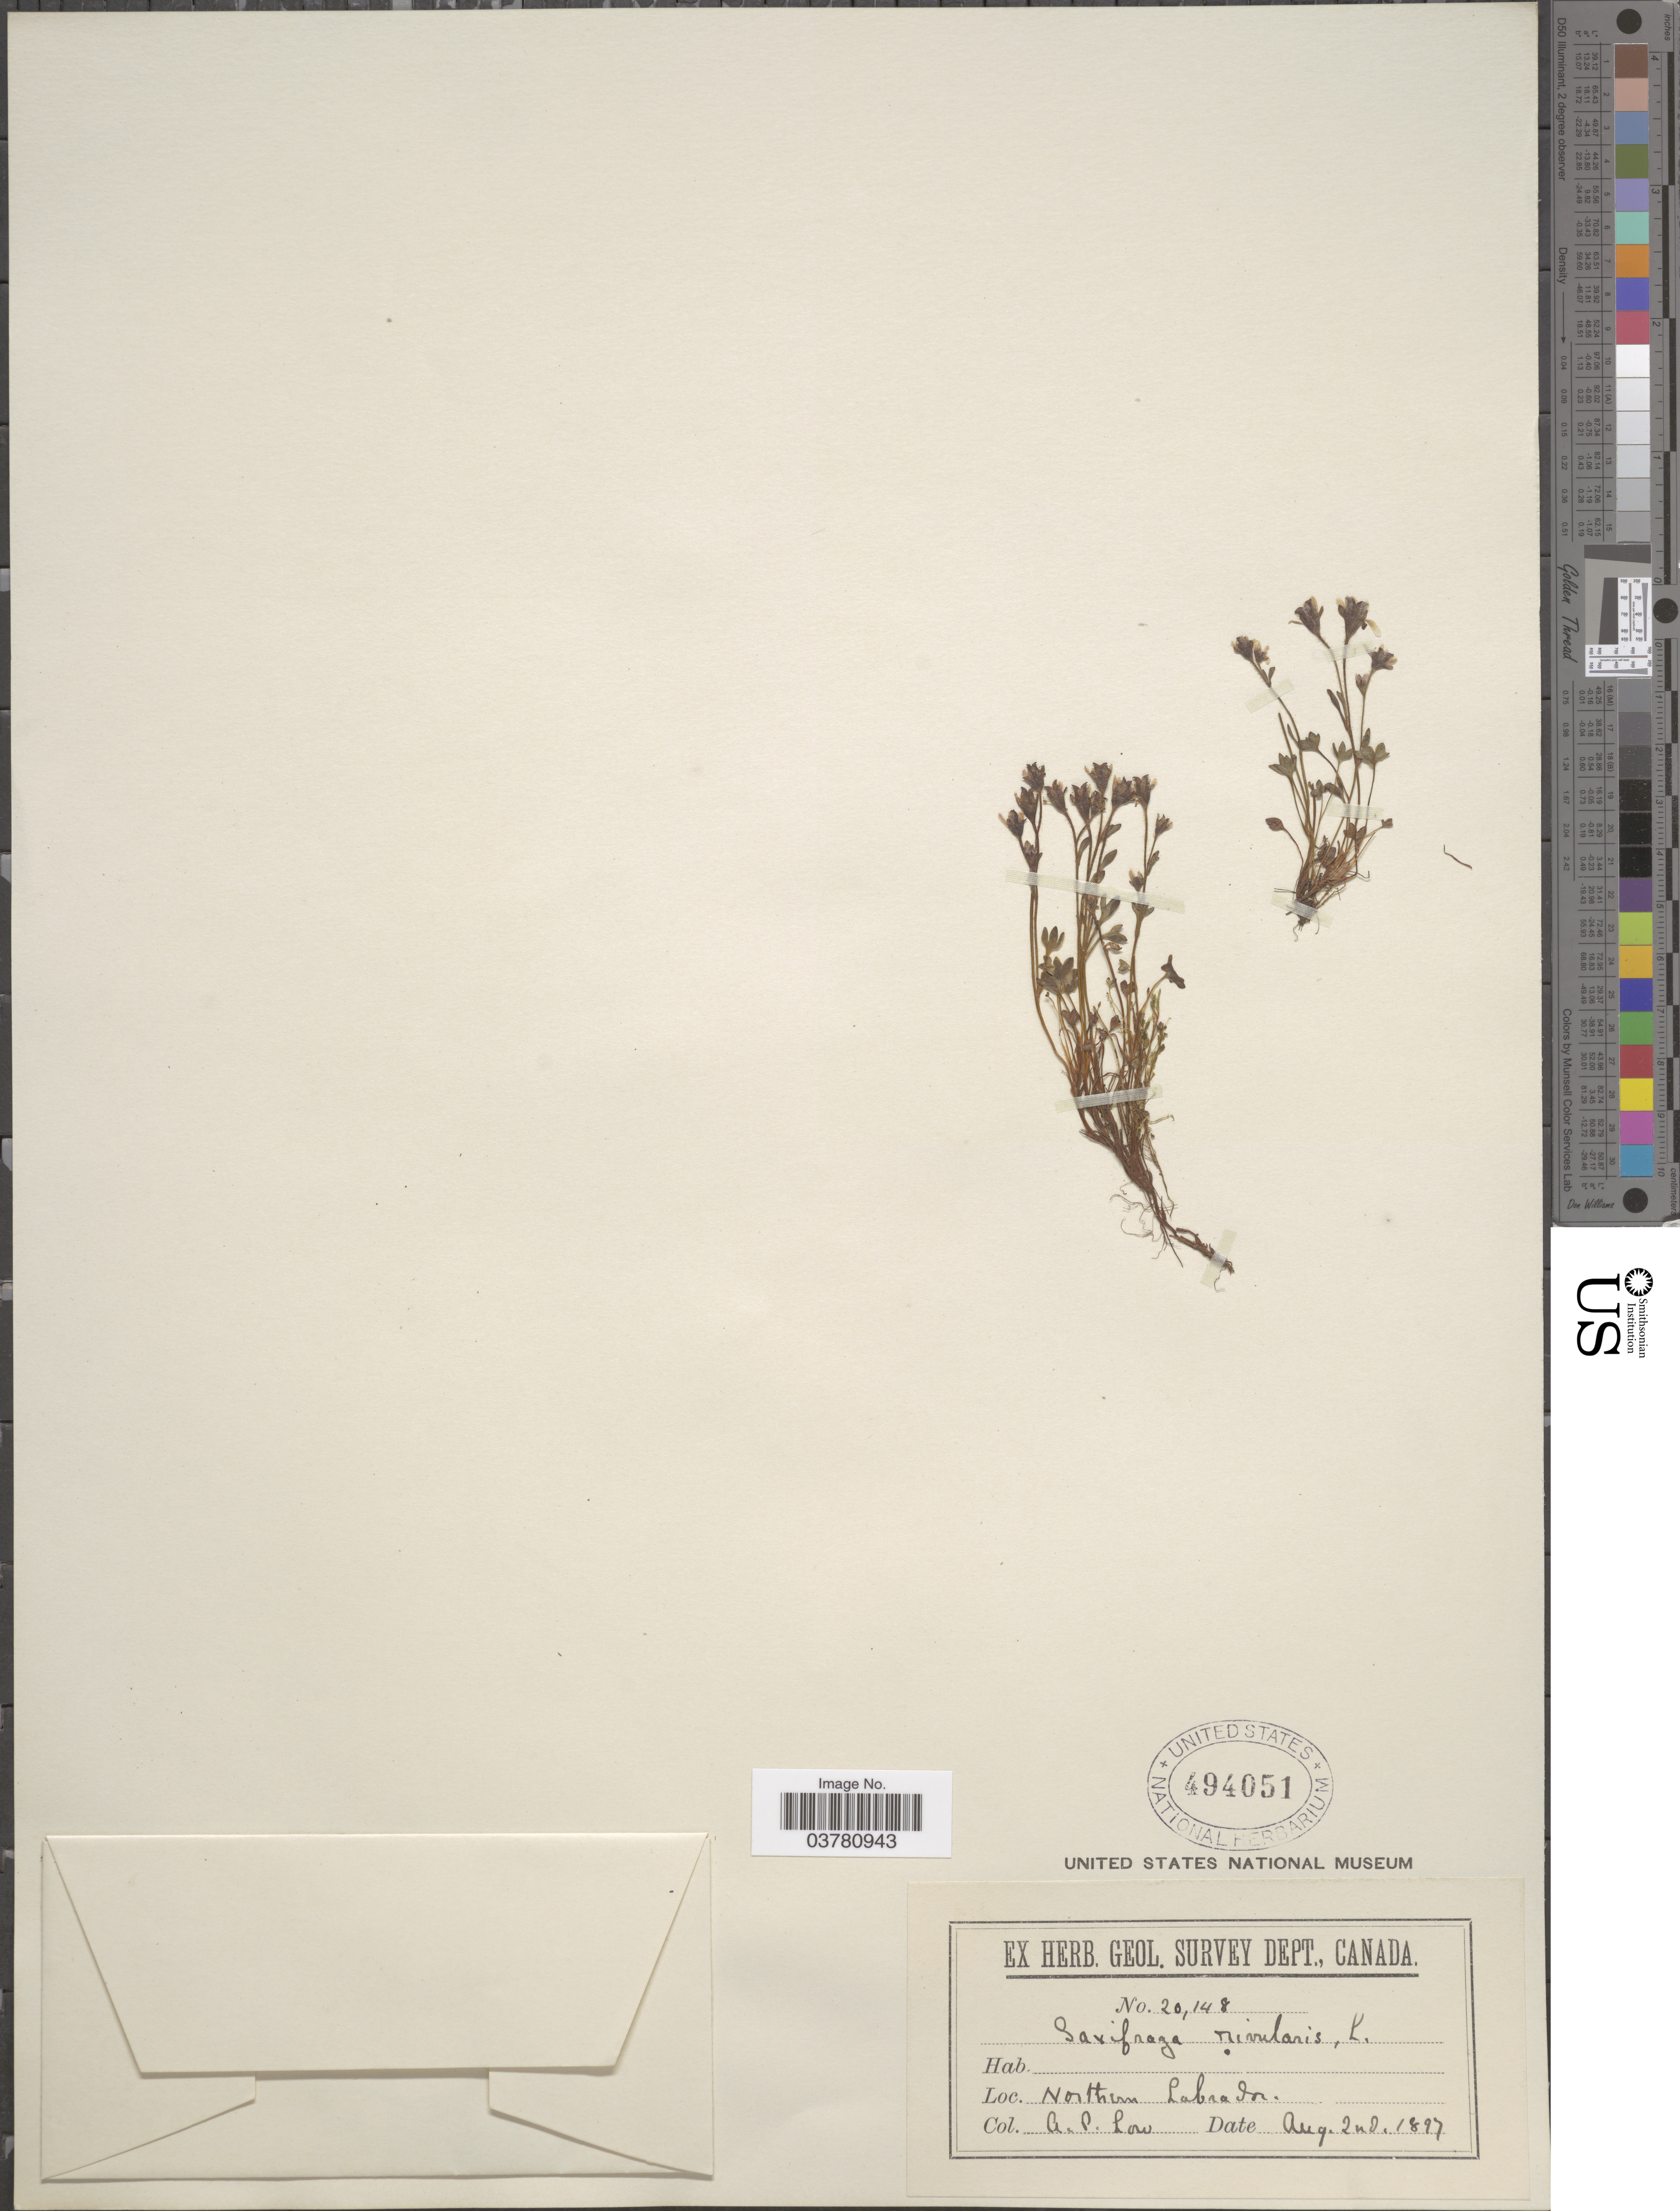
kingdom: Plantae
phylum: Tracheophyta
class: Magnoliopsida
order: Saxifragales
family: Saxifragaceae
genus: Saxifraga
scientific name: Saxifraga rivularis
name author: L.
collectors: A. Low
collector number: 20148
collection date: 1897-08-02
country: Canada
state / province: Newfoundland and Labrador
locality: Geol. Survey Dept. Northern Labrador.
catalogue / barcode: US 494051